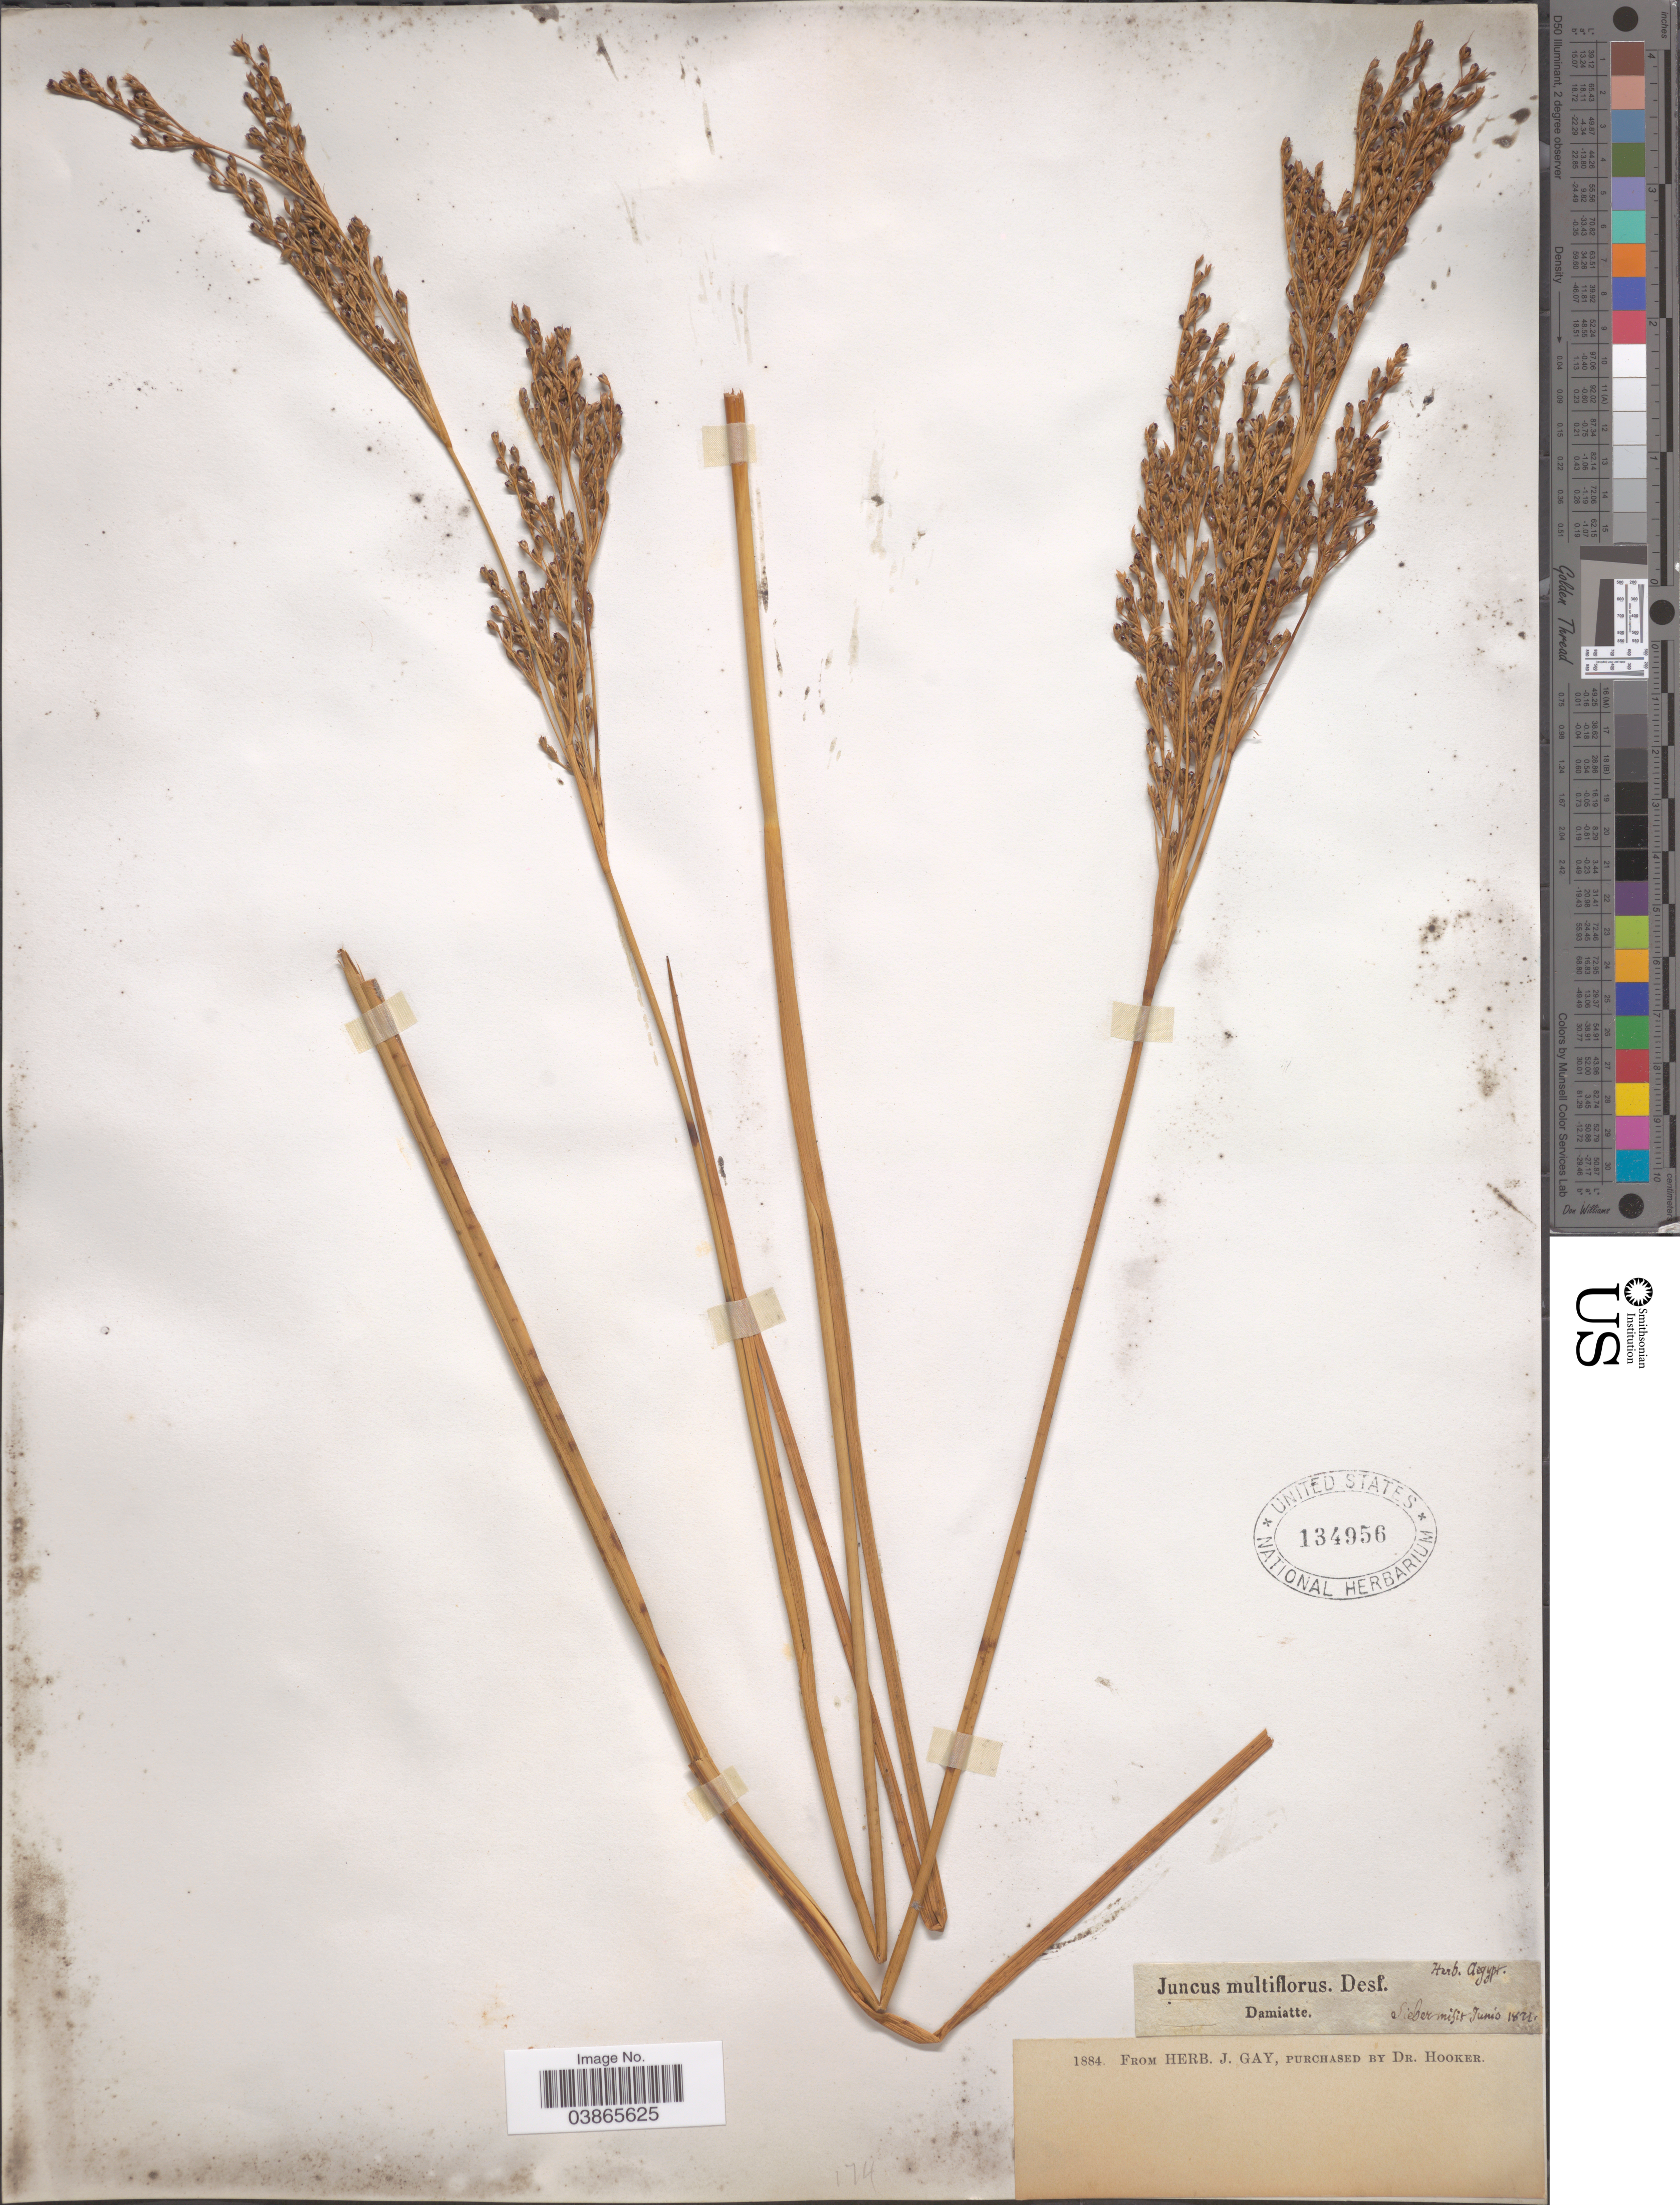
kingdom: Plantae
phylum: Tracheophyta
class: Liliopsida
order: Poales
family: Juncaceae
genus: Juncus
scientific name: Juncus multiflorus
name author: Ehrh.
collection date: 1821-06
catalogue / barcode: US 134956